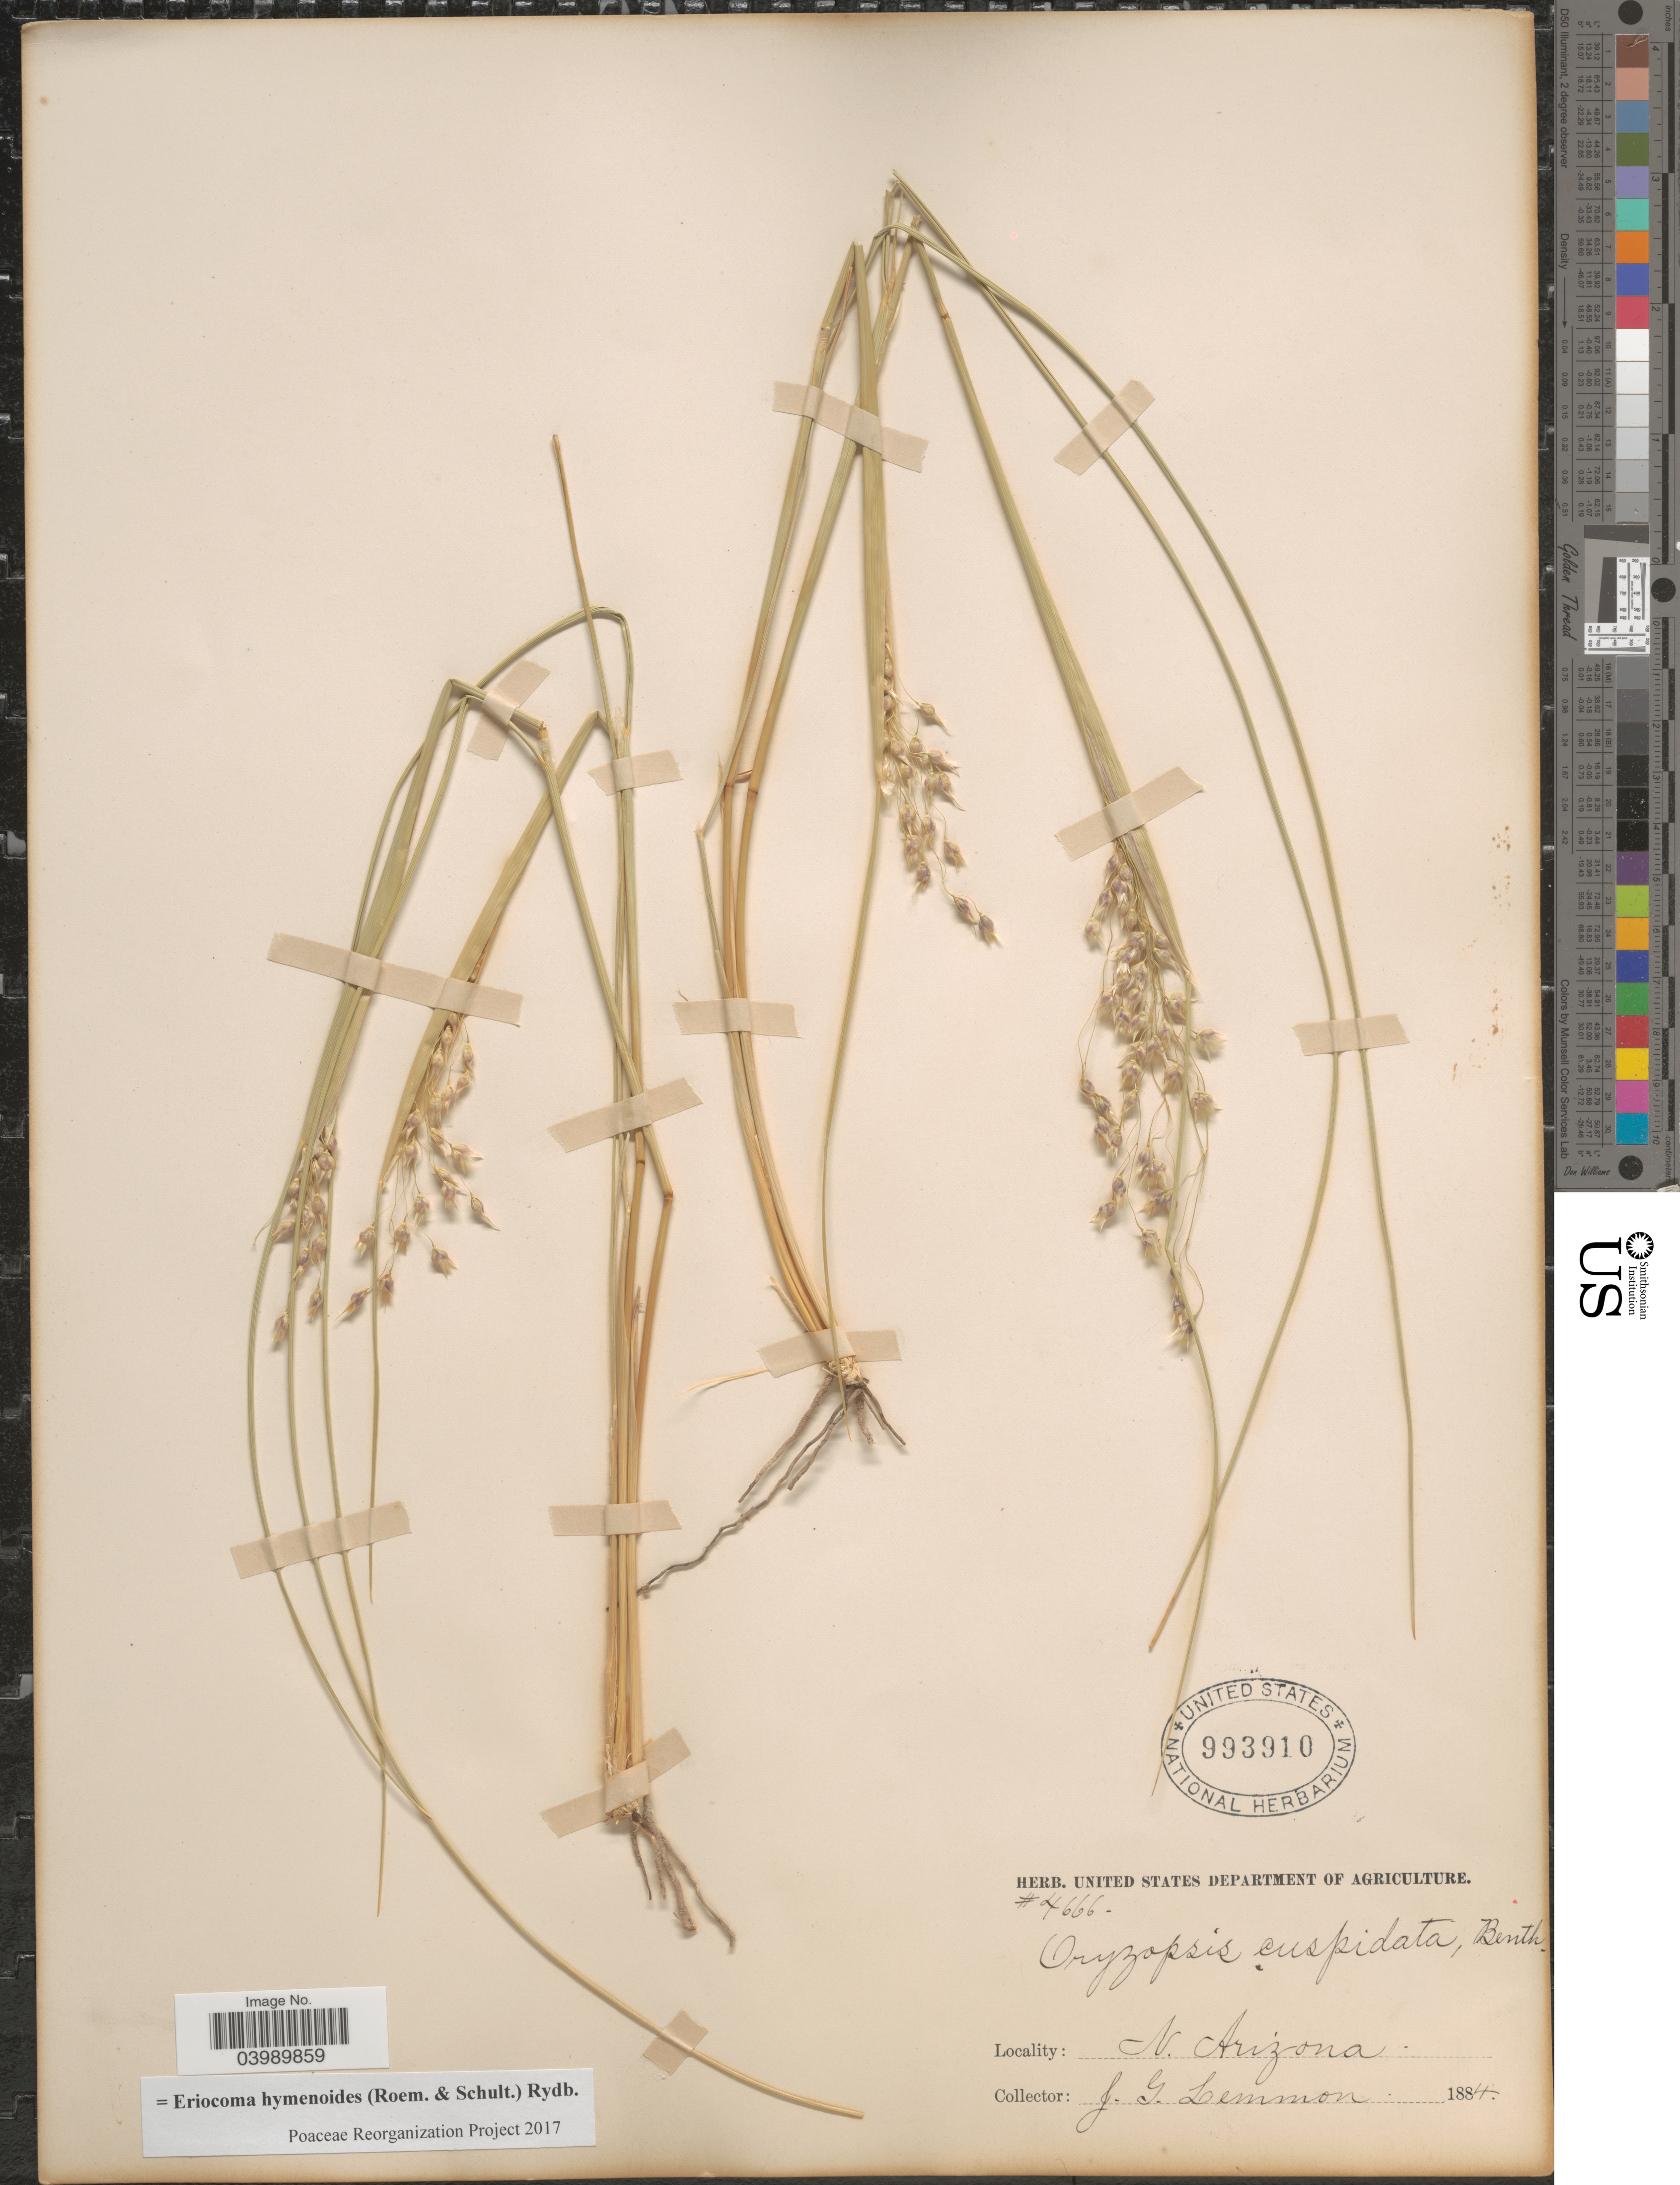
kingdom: Plantae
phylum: Tracheophyta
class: Liliopsida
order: Poales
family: Poaceae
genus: Eriocoma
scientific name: Eriocoma hymenoides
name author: (Roem. & Schult.) Rydb.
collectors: J. Lemmon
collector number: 4666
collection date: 1884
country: United States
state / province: Arizona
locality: N. Arizona.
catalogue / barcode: US 993910